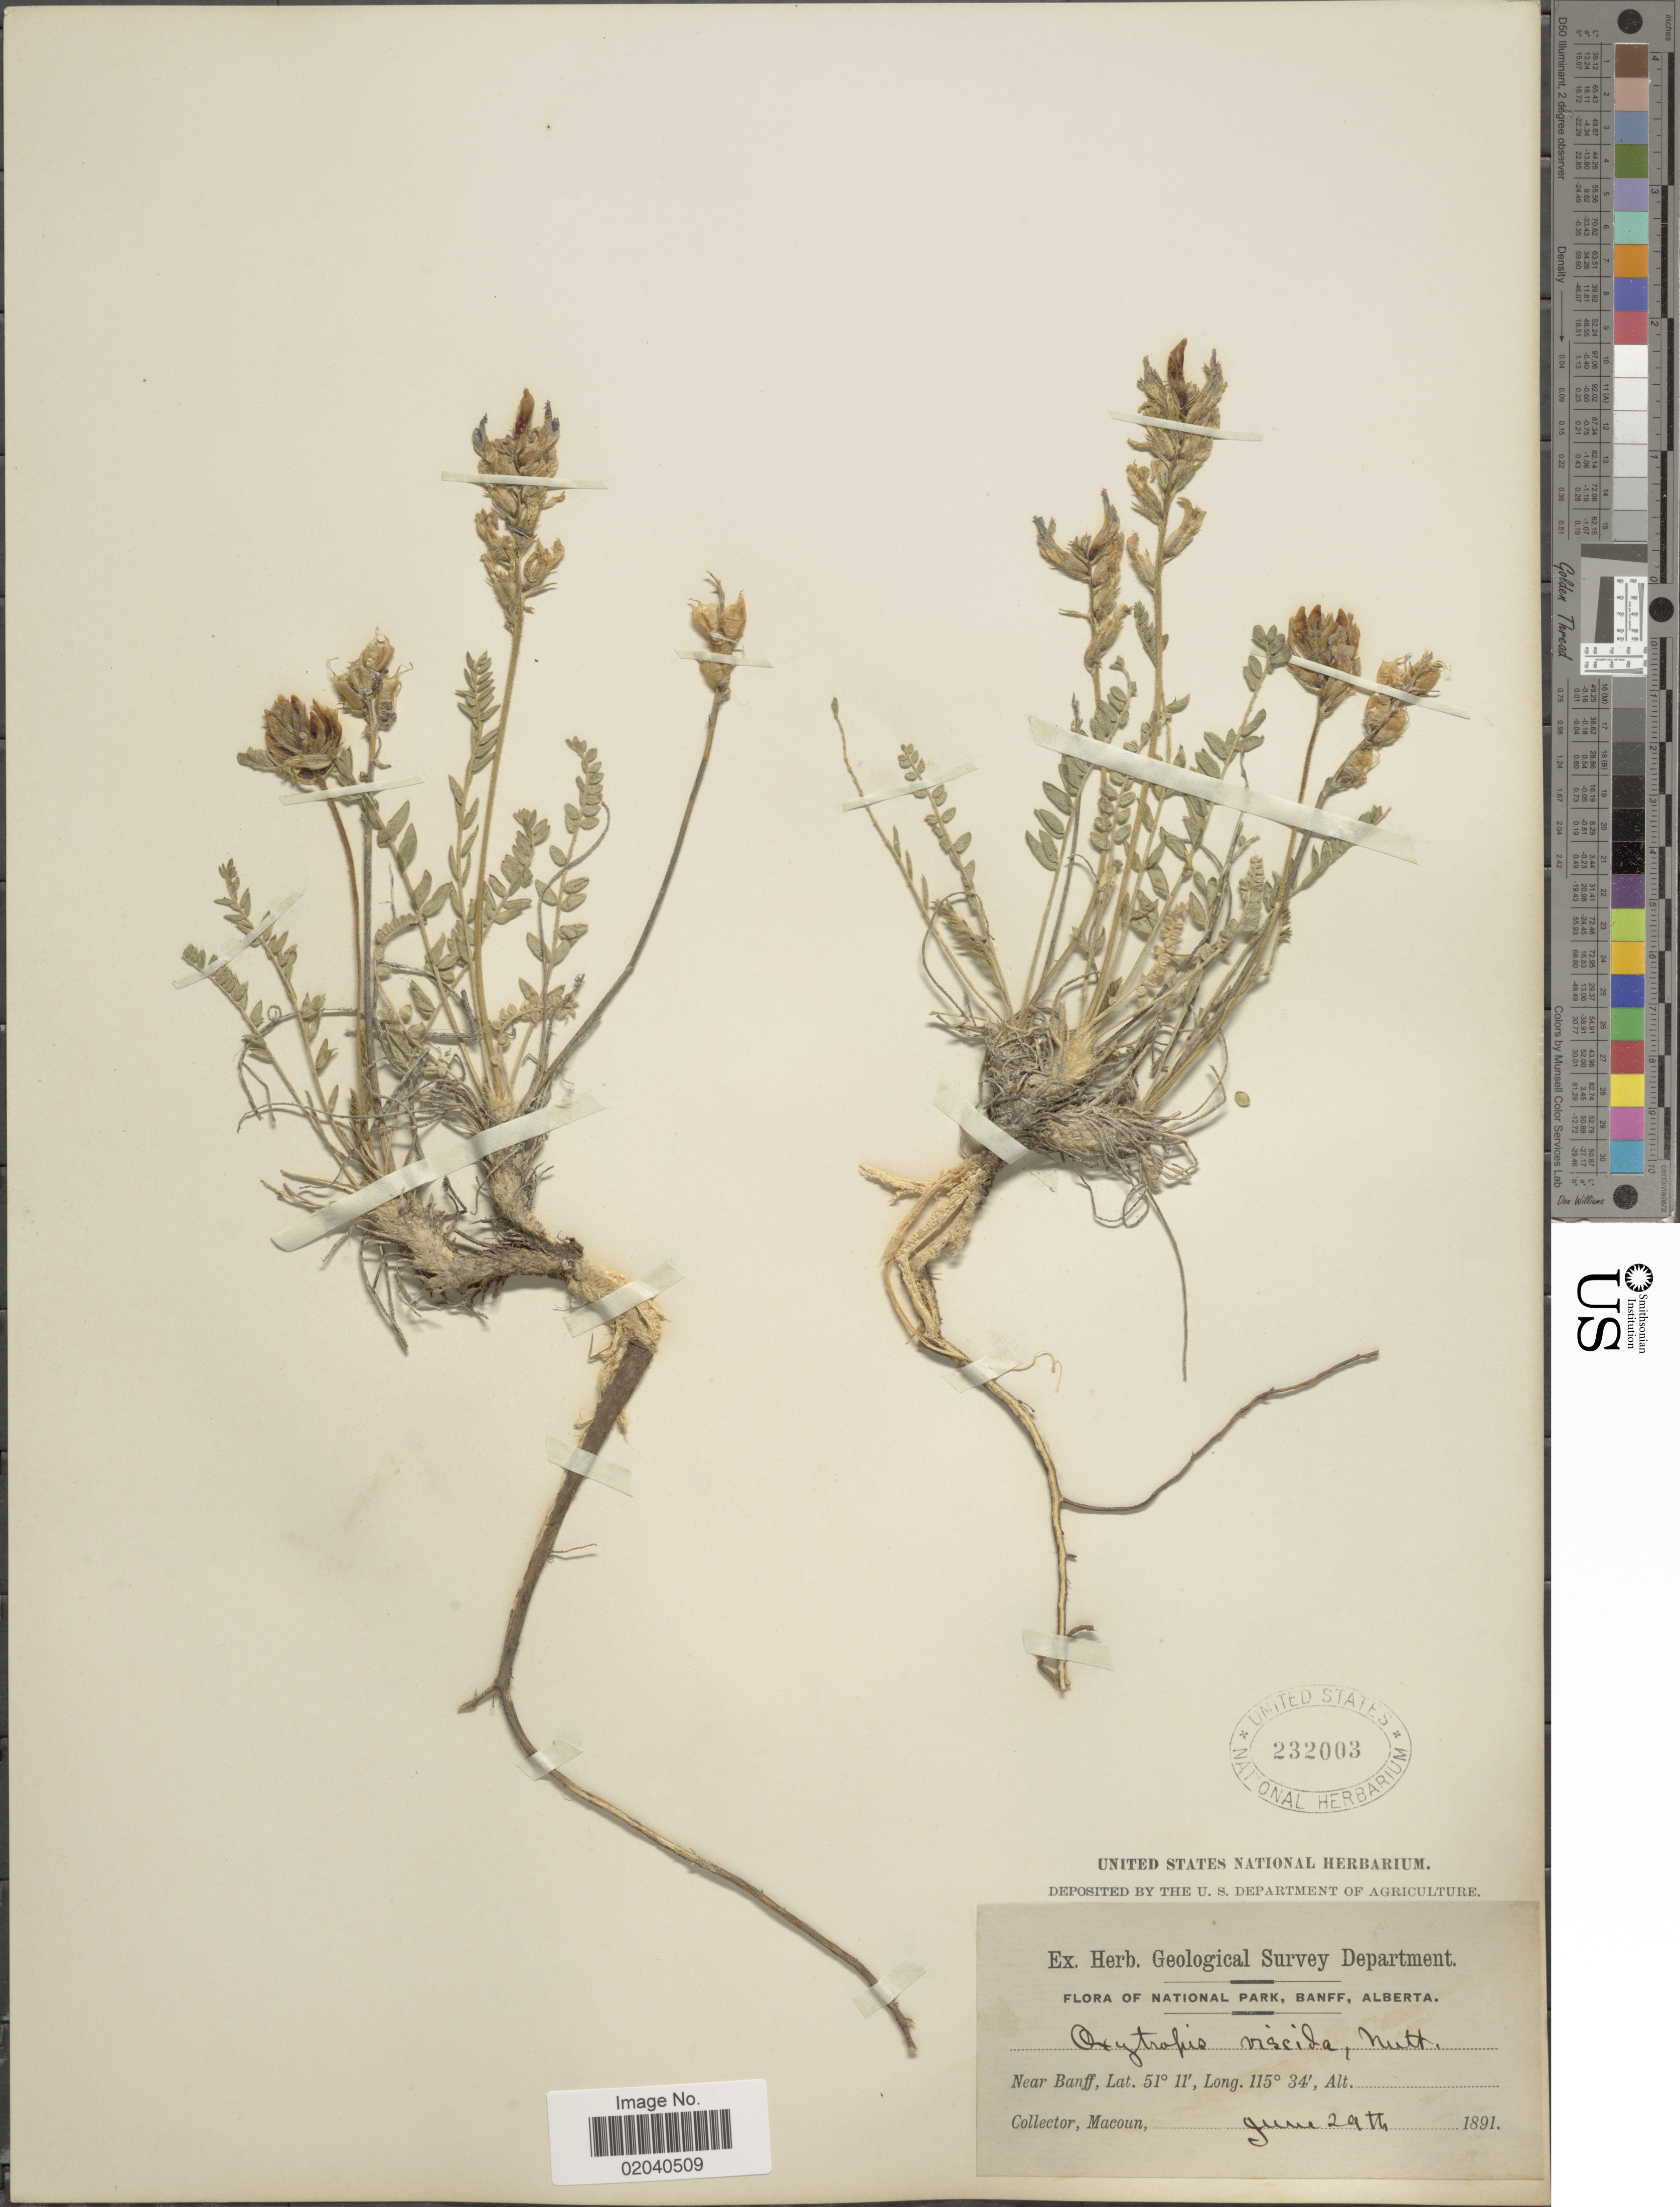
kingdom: Plantae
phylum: Tracheophyta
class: Magnoliopsida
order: Fabales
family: Fabaceae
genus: Oxytropis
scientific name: Oxytropis viscida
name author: Nutt.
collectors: -- Macoun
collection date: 1891-06-29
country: Canada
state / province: Alberta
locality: National Park, Banff, near Banff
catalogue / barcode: US 232003